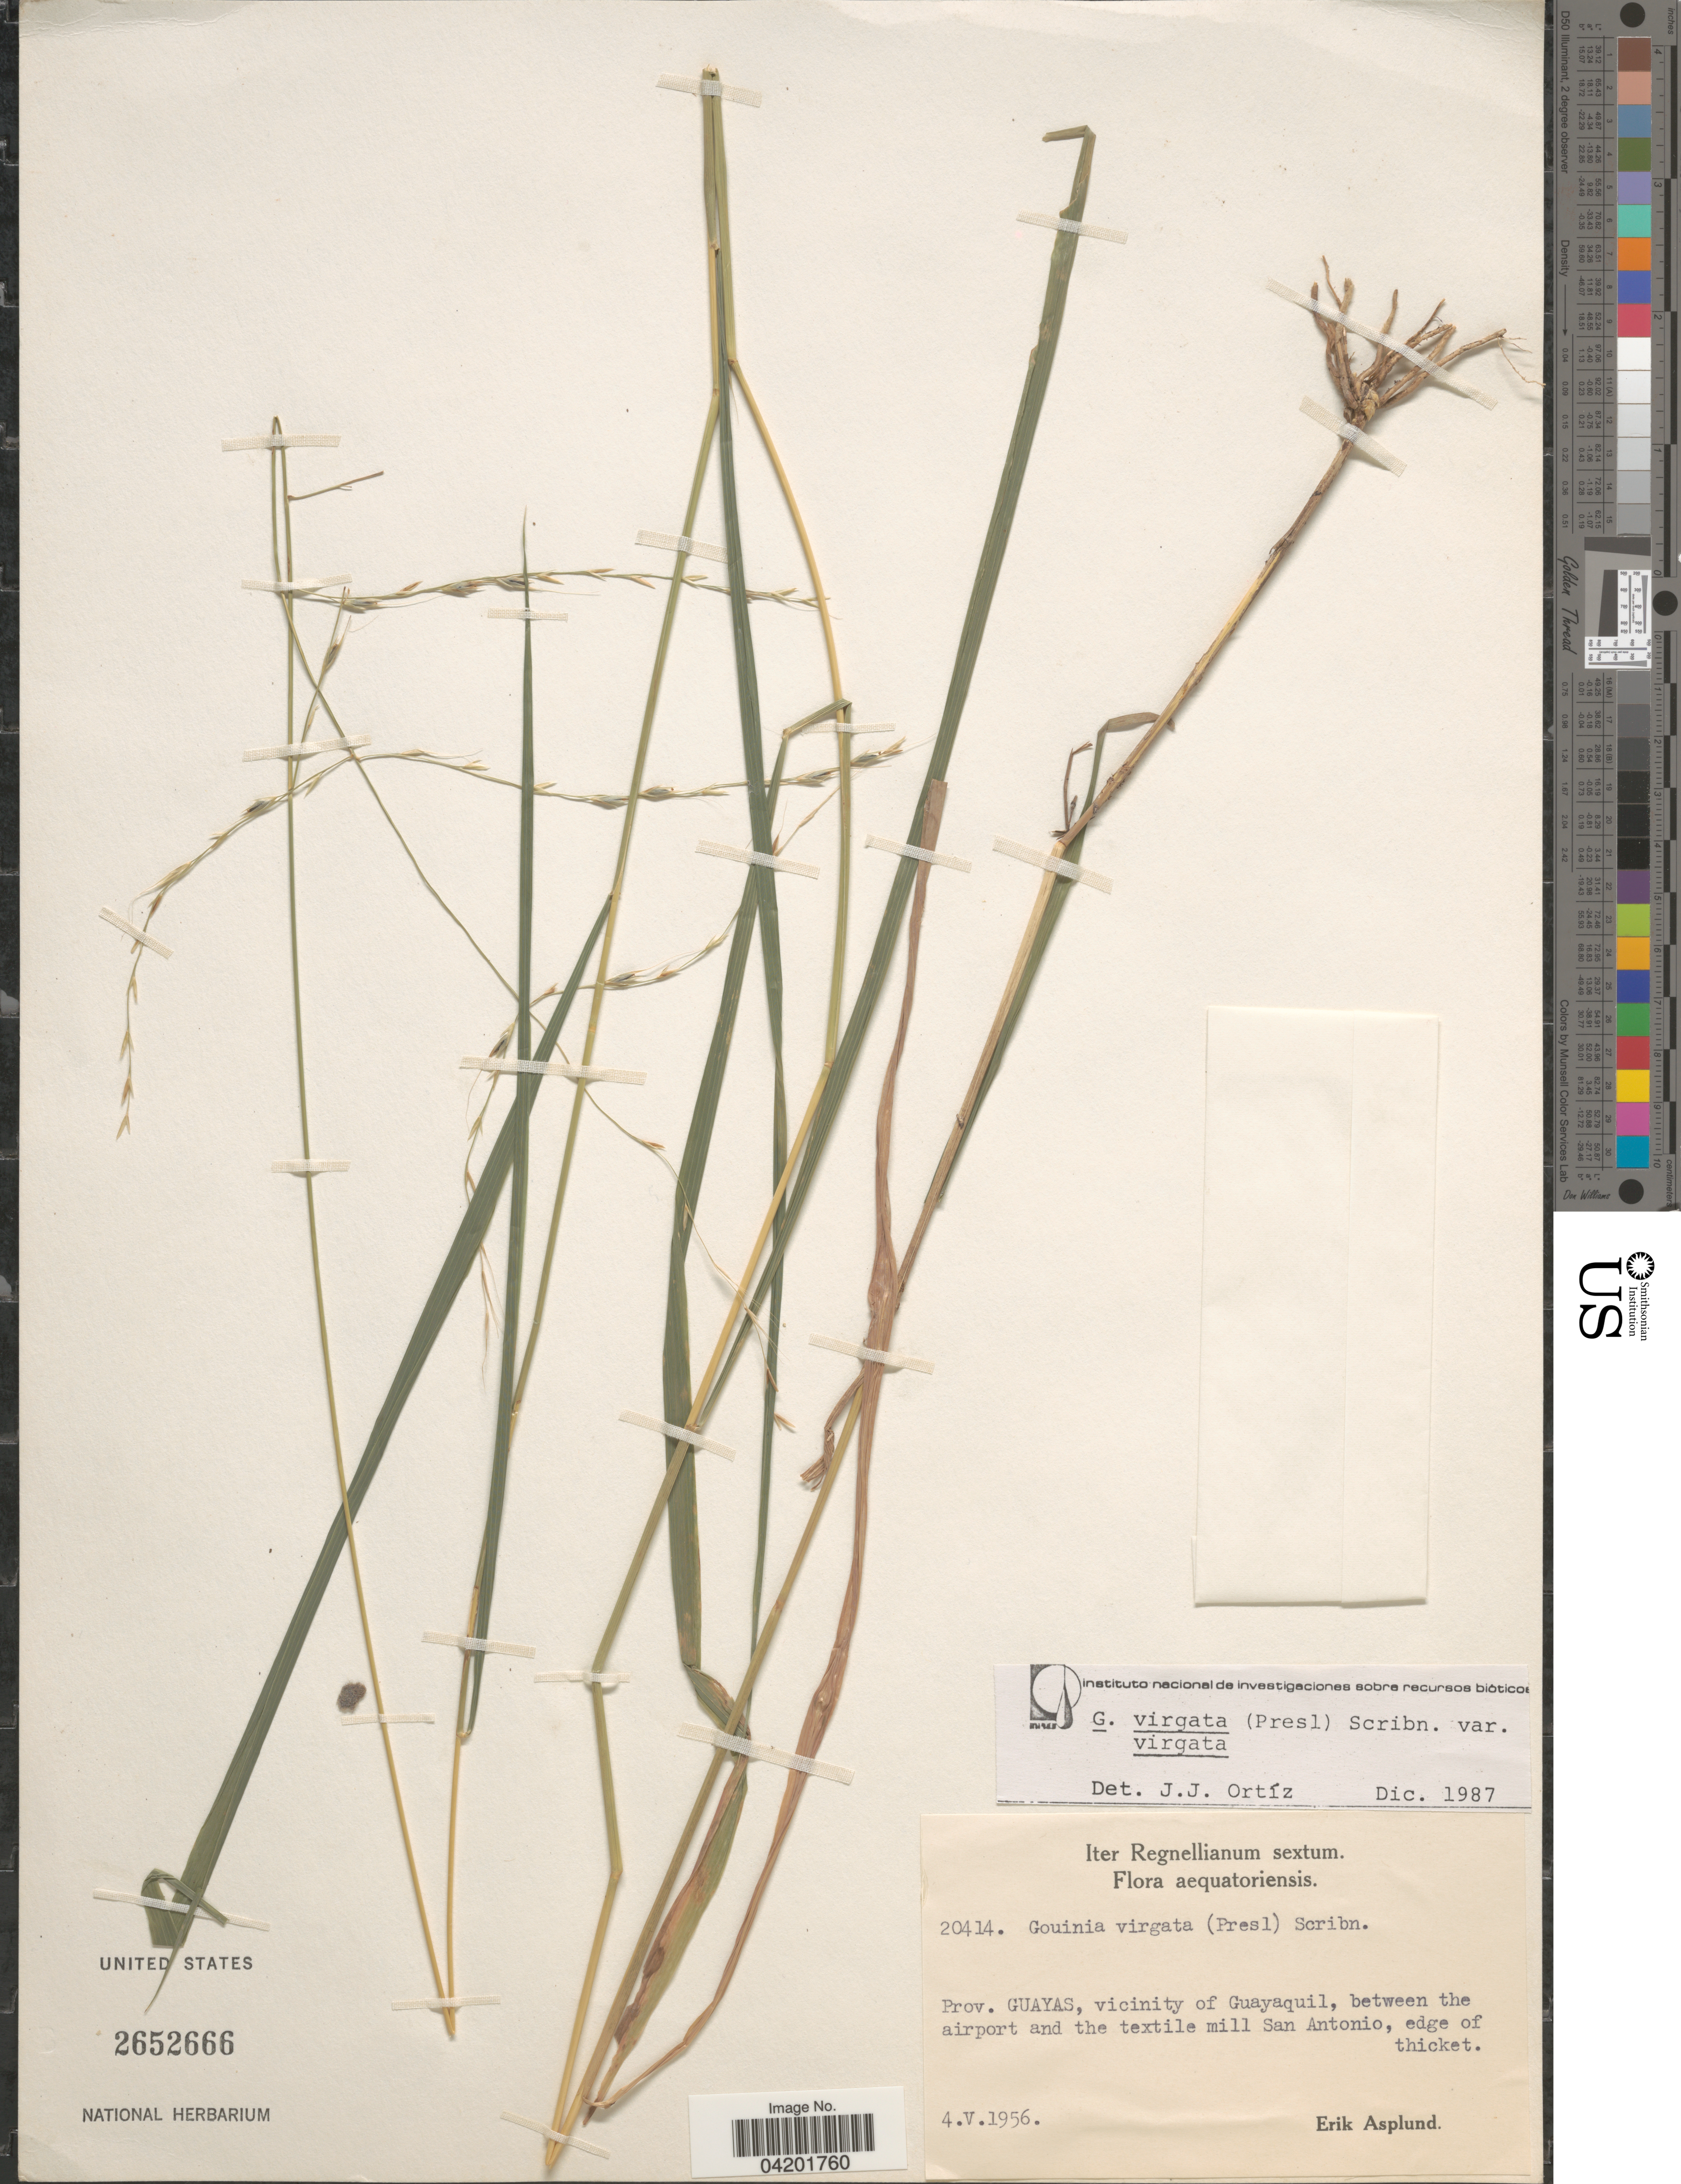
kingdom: Plantae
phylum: Tracheophyta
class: Liliopsida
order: Poales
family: Poaceae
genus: Gouinia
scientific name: Gouinia virgata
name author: (J. Presl) Scribn.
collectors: E. Asplund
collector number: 20414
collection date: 1956-05-04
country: Ecuador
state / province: Guayas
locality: Iter Regnellianum sextum. Aequatoriensis. Viciniy of Guayaquil, between the airport and the textile mill San Antonio.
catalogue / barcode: US 2652666